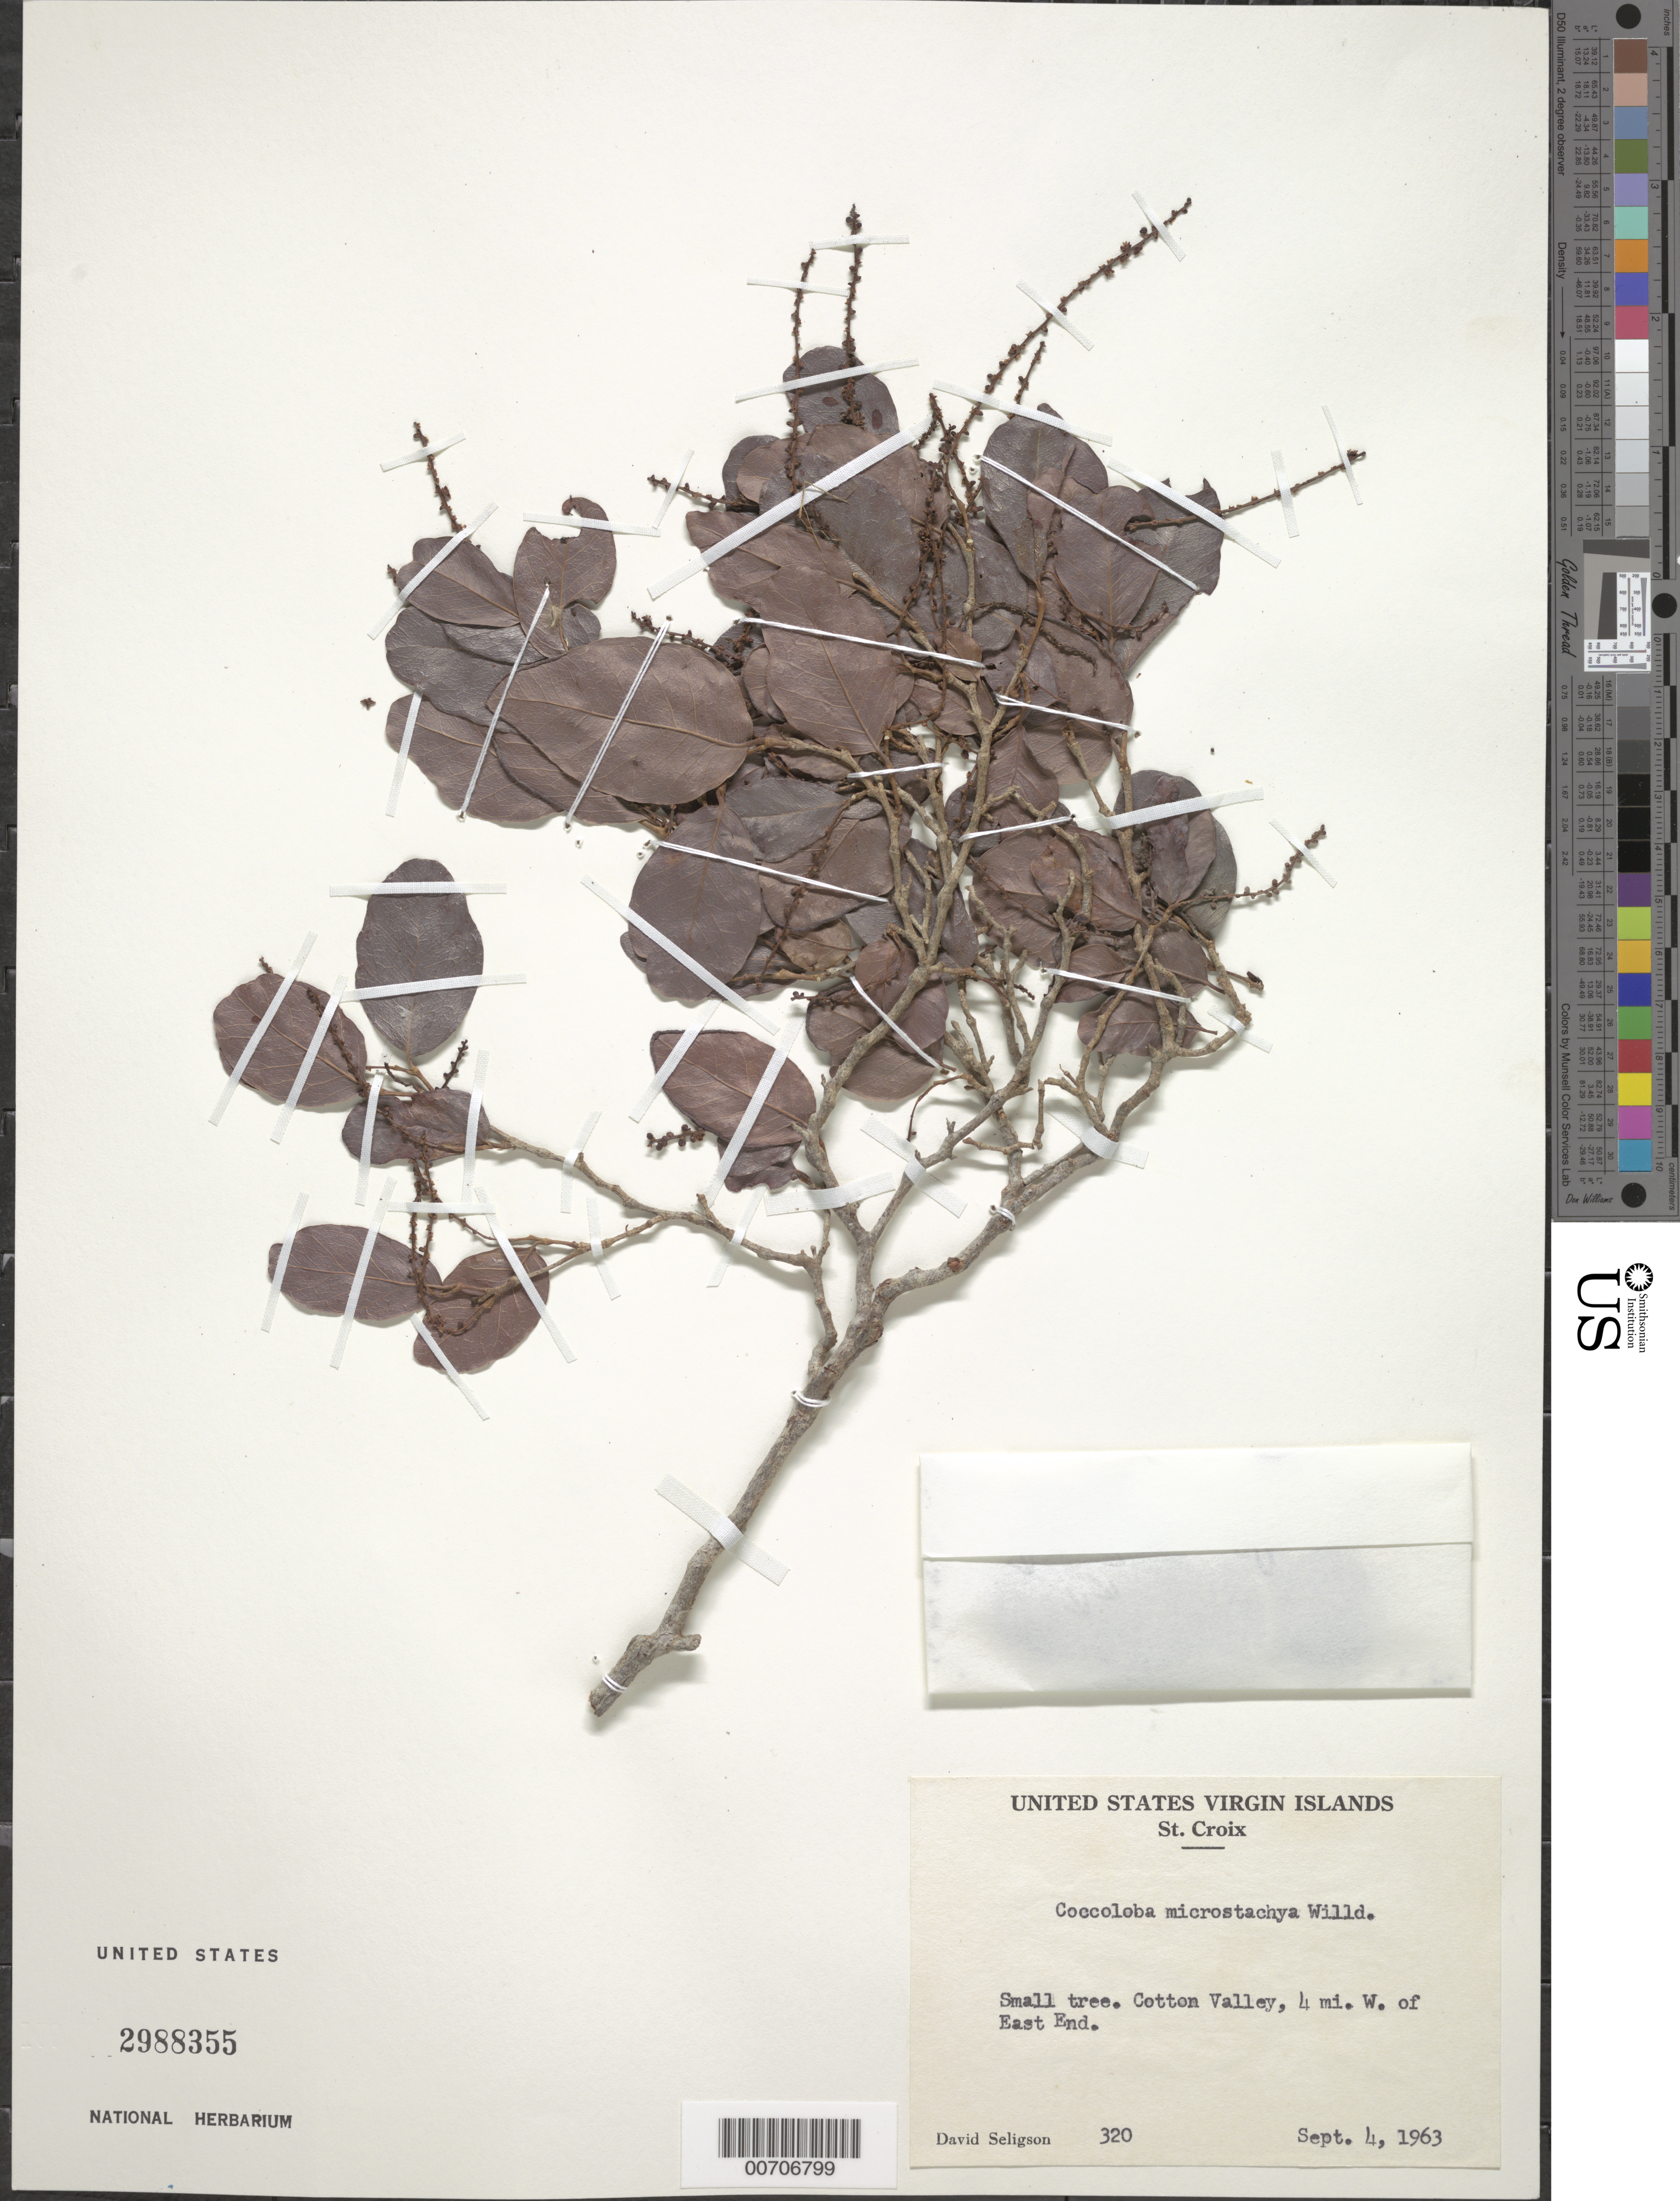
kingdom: Plantae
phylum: Tracheophyta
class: Magnoliopsida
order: Caryophyllales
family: Polygonaceae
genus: Coccoloba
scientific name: Coccoloba microstachya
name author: Willd.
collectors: D. Seligson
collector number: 320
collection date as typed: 04 Sep 1963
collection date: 1963-09-04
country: U.S. Virgin Islands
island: St. Croix Island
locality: Cotton Valley, 4 mi W of East End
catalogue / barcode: US 2988355